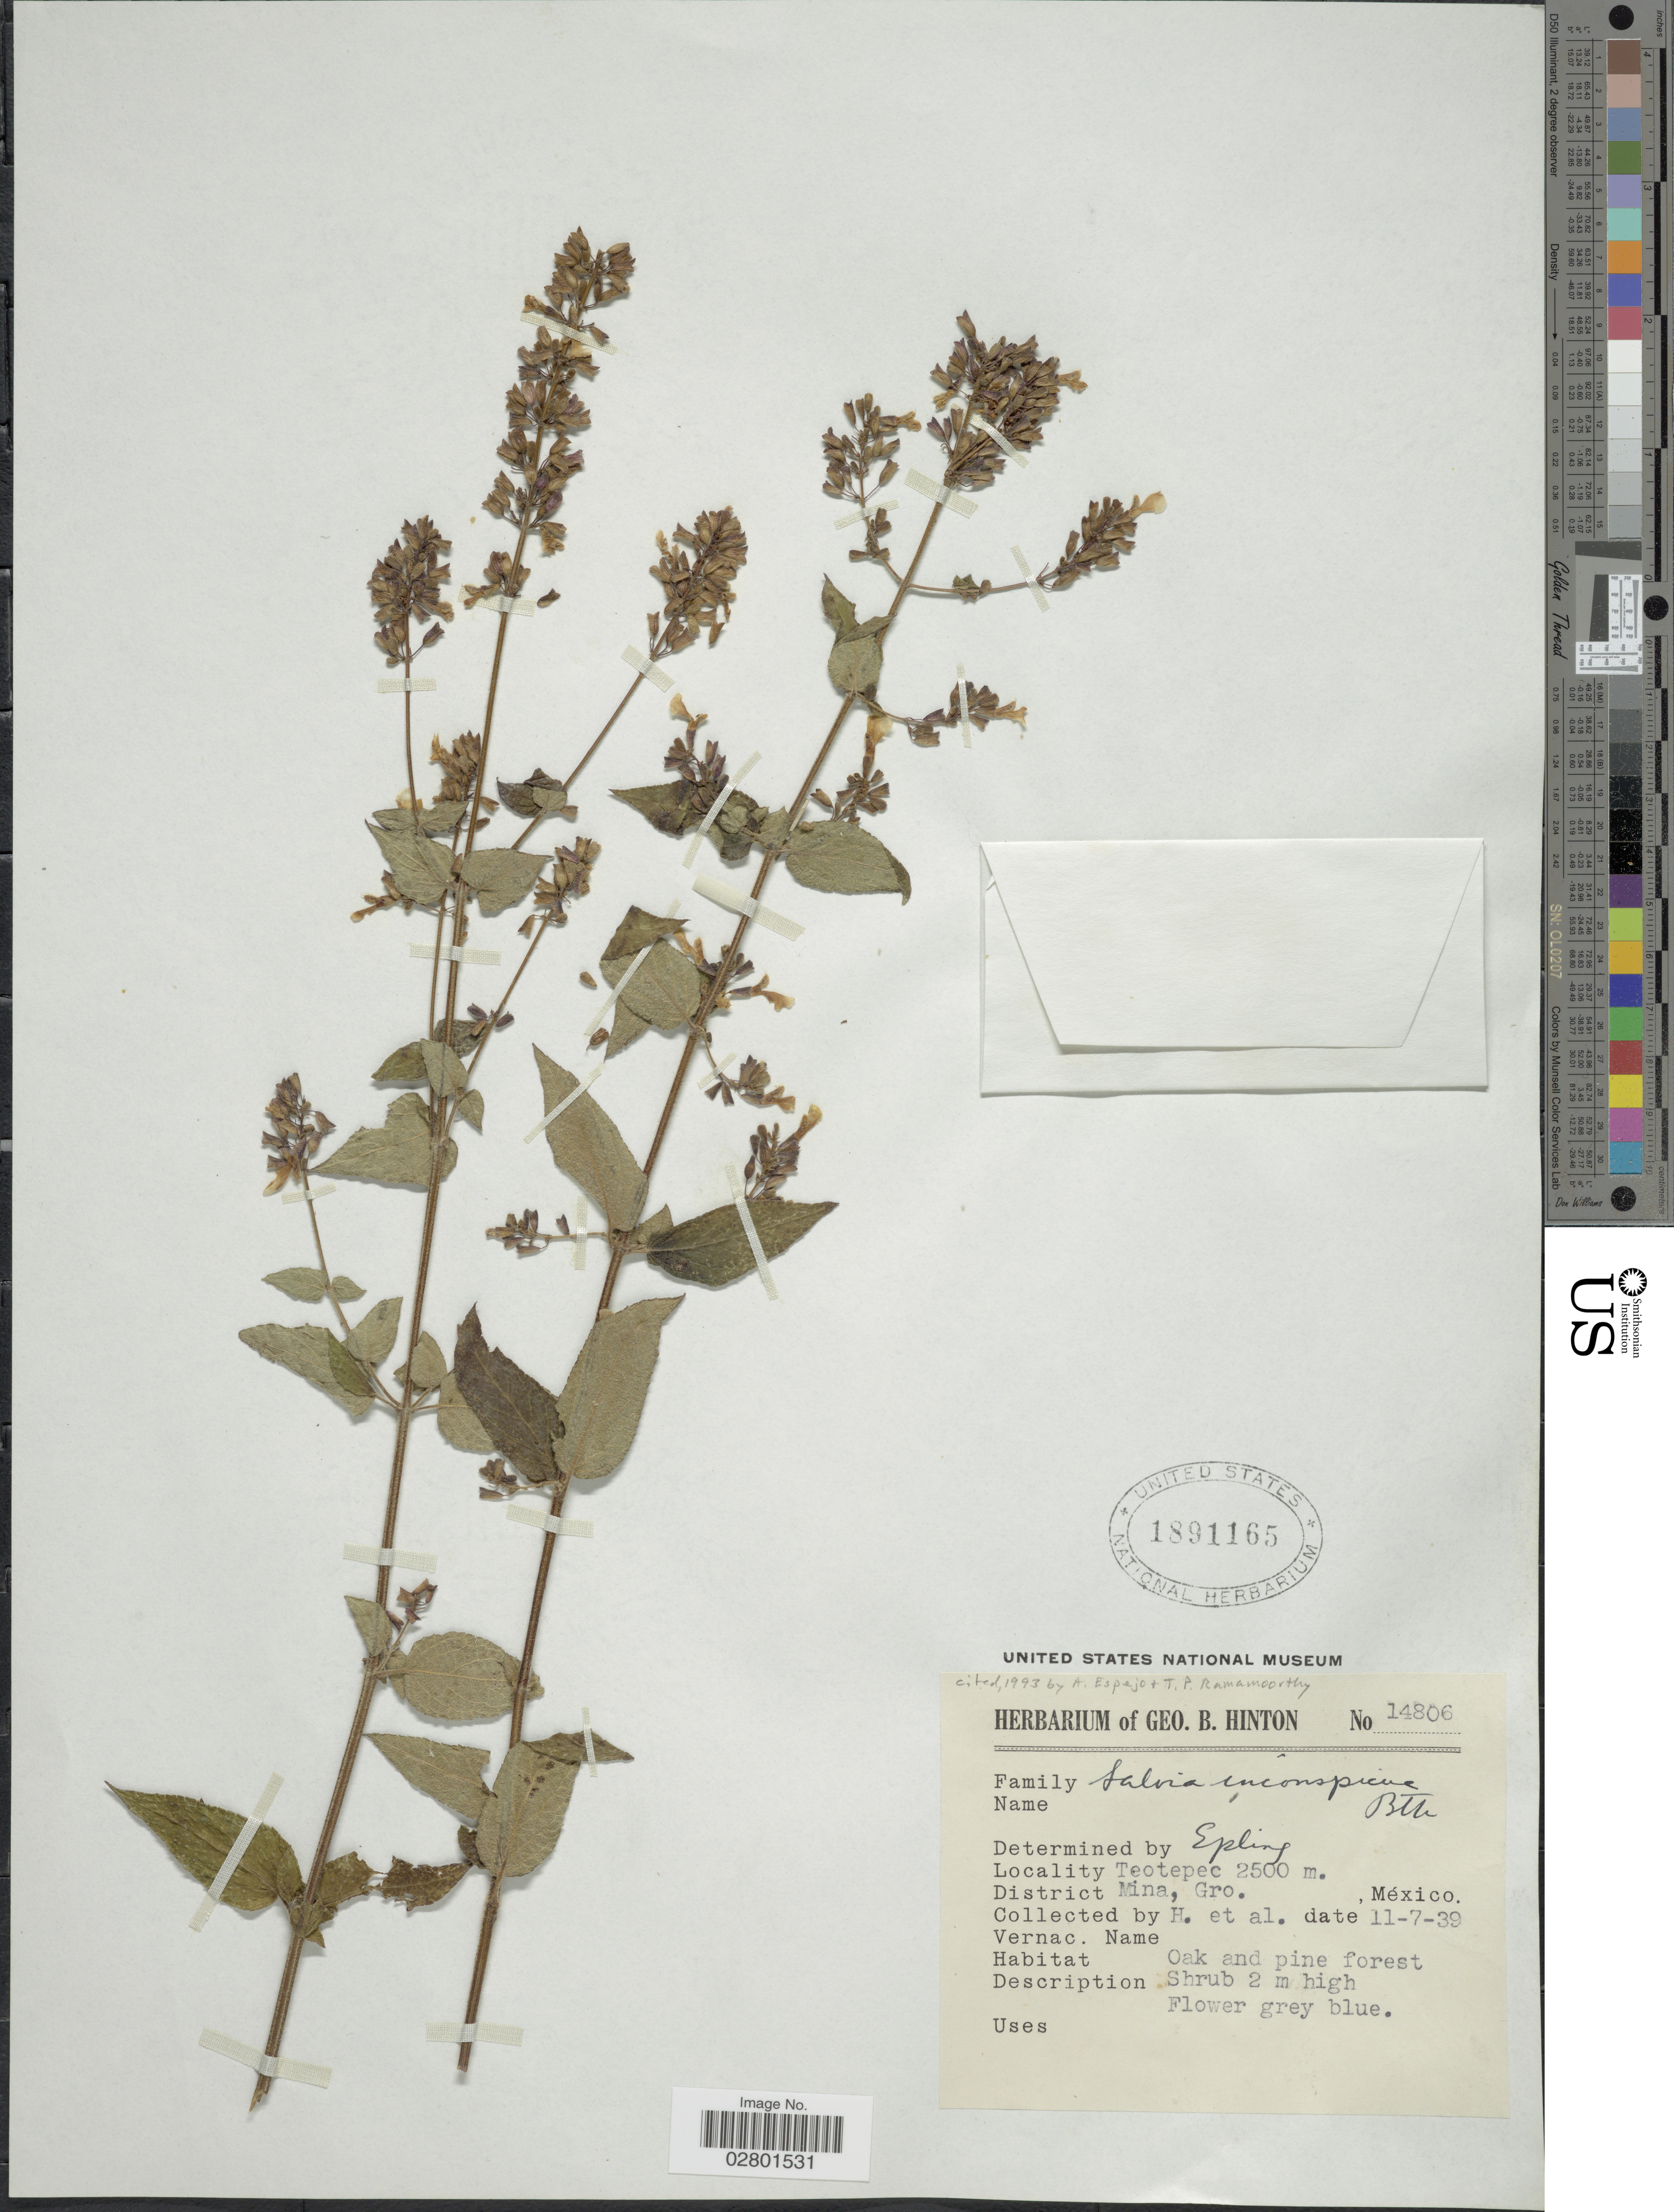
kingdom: Plantae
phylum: Tracheophyta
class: Magnoliopsida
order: Lamiales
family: Lamiaceae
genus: Salvia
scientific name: Salvia inconspicua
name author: Benth.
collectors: G. B. Hinton & et al.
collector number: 14806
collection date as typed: Transcribed d/m/y: 11/7/39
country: Mexico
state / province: Guerrero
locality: Teotepec, District Mina.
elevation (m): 2500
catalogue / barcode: US 1891165